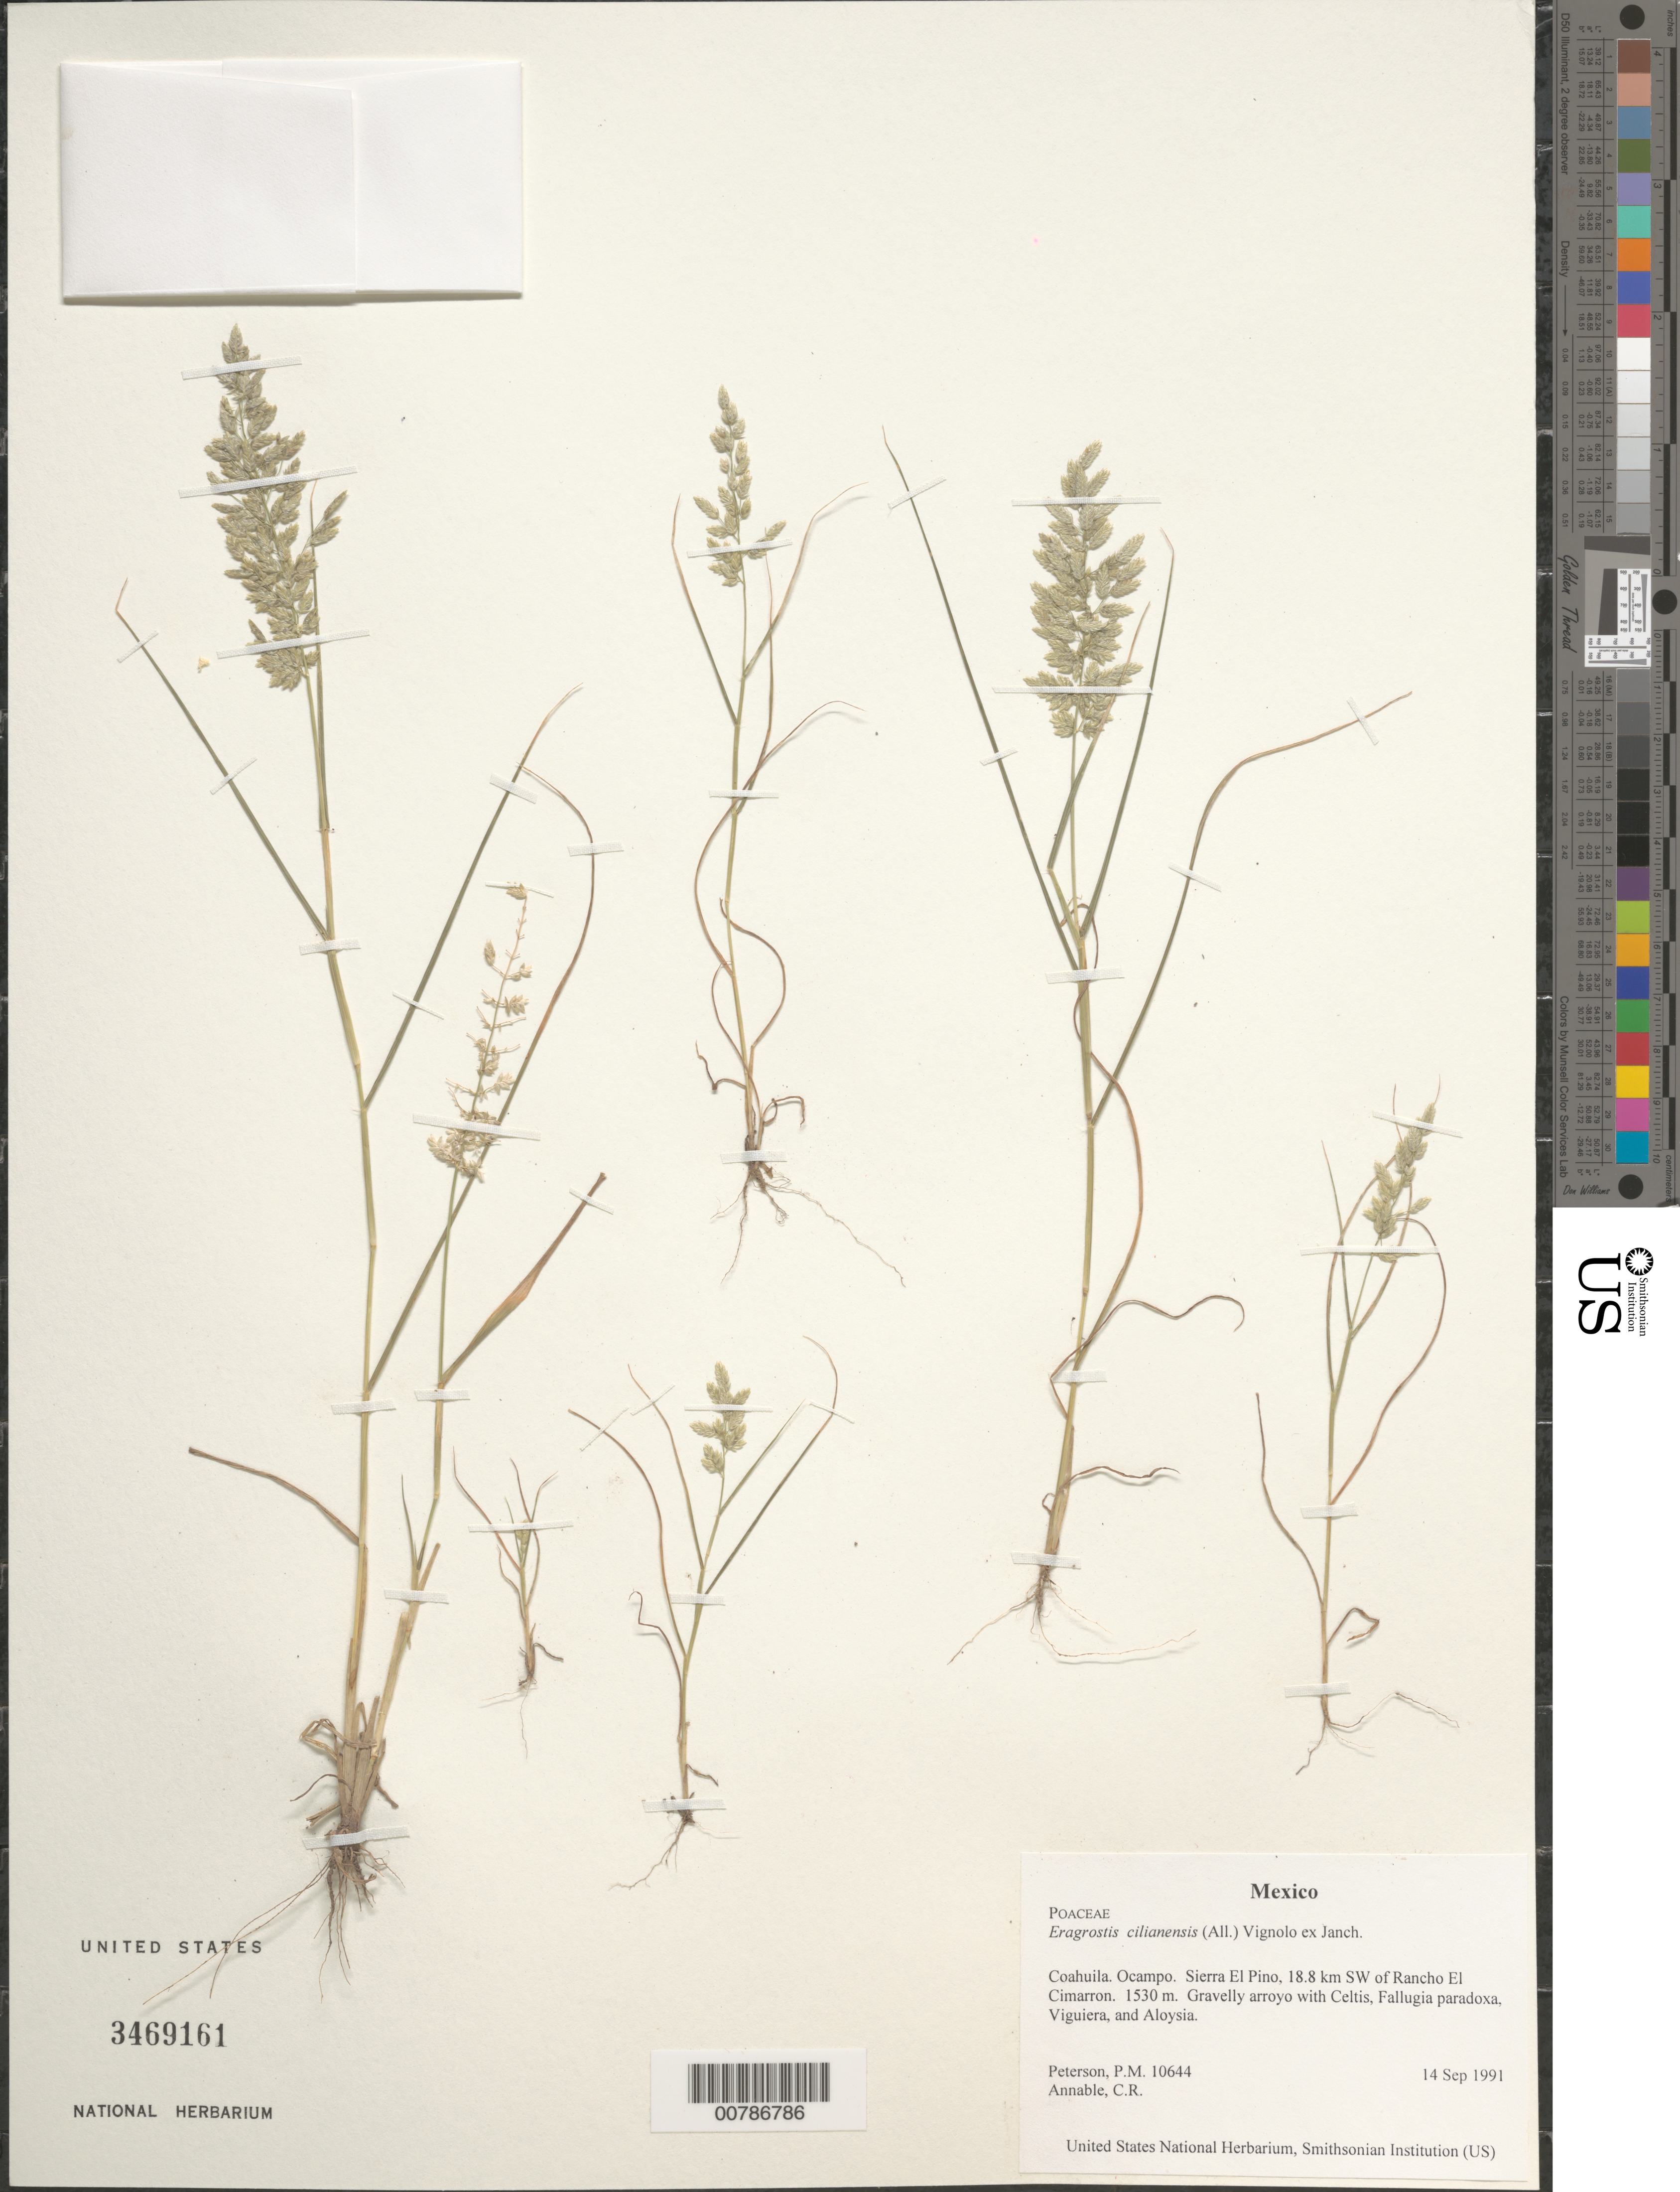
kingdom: Plantae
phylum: Tracheophyta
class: Liliopsida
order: Poales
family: Poaceae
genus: Eragrostis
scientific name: Eragrostis cilianensis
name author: (Bellardi) Vignolo ex Janch.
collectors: P. M. Peterson & C. R. Annable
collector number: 10644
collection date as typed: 14 Sep 1991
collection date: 1991-09-14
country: Mexico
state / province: Coahuila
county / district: Ocampo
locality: Sierra El Pino, 18.8 km SW of Rancho El Cimarron.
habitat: Gravelly arroyo with Celtis, Fallugia paradoxa, Viguiera, and Aloysia.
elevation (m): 1530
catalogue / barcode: US 3469161